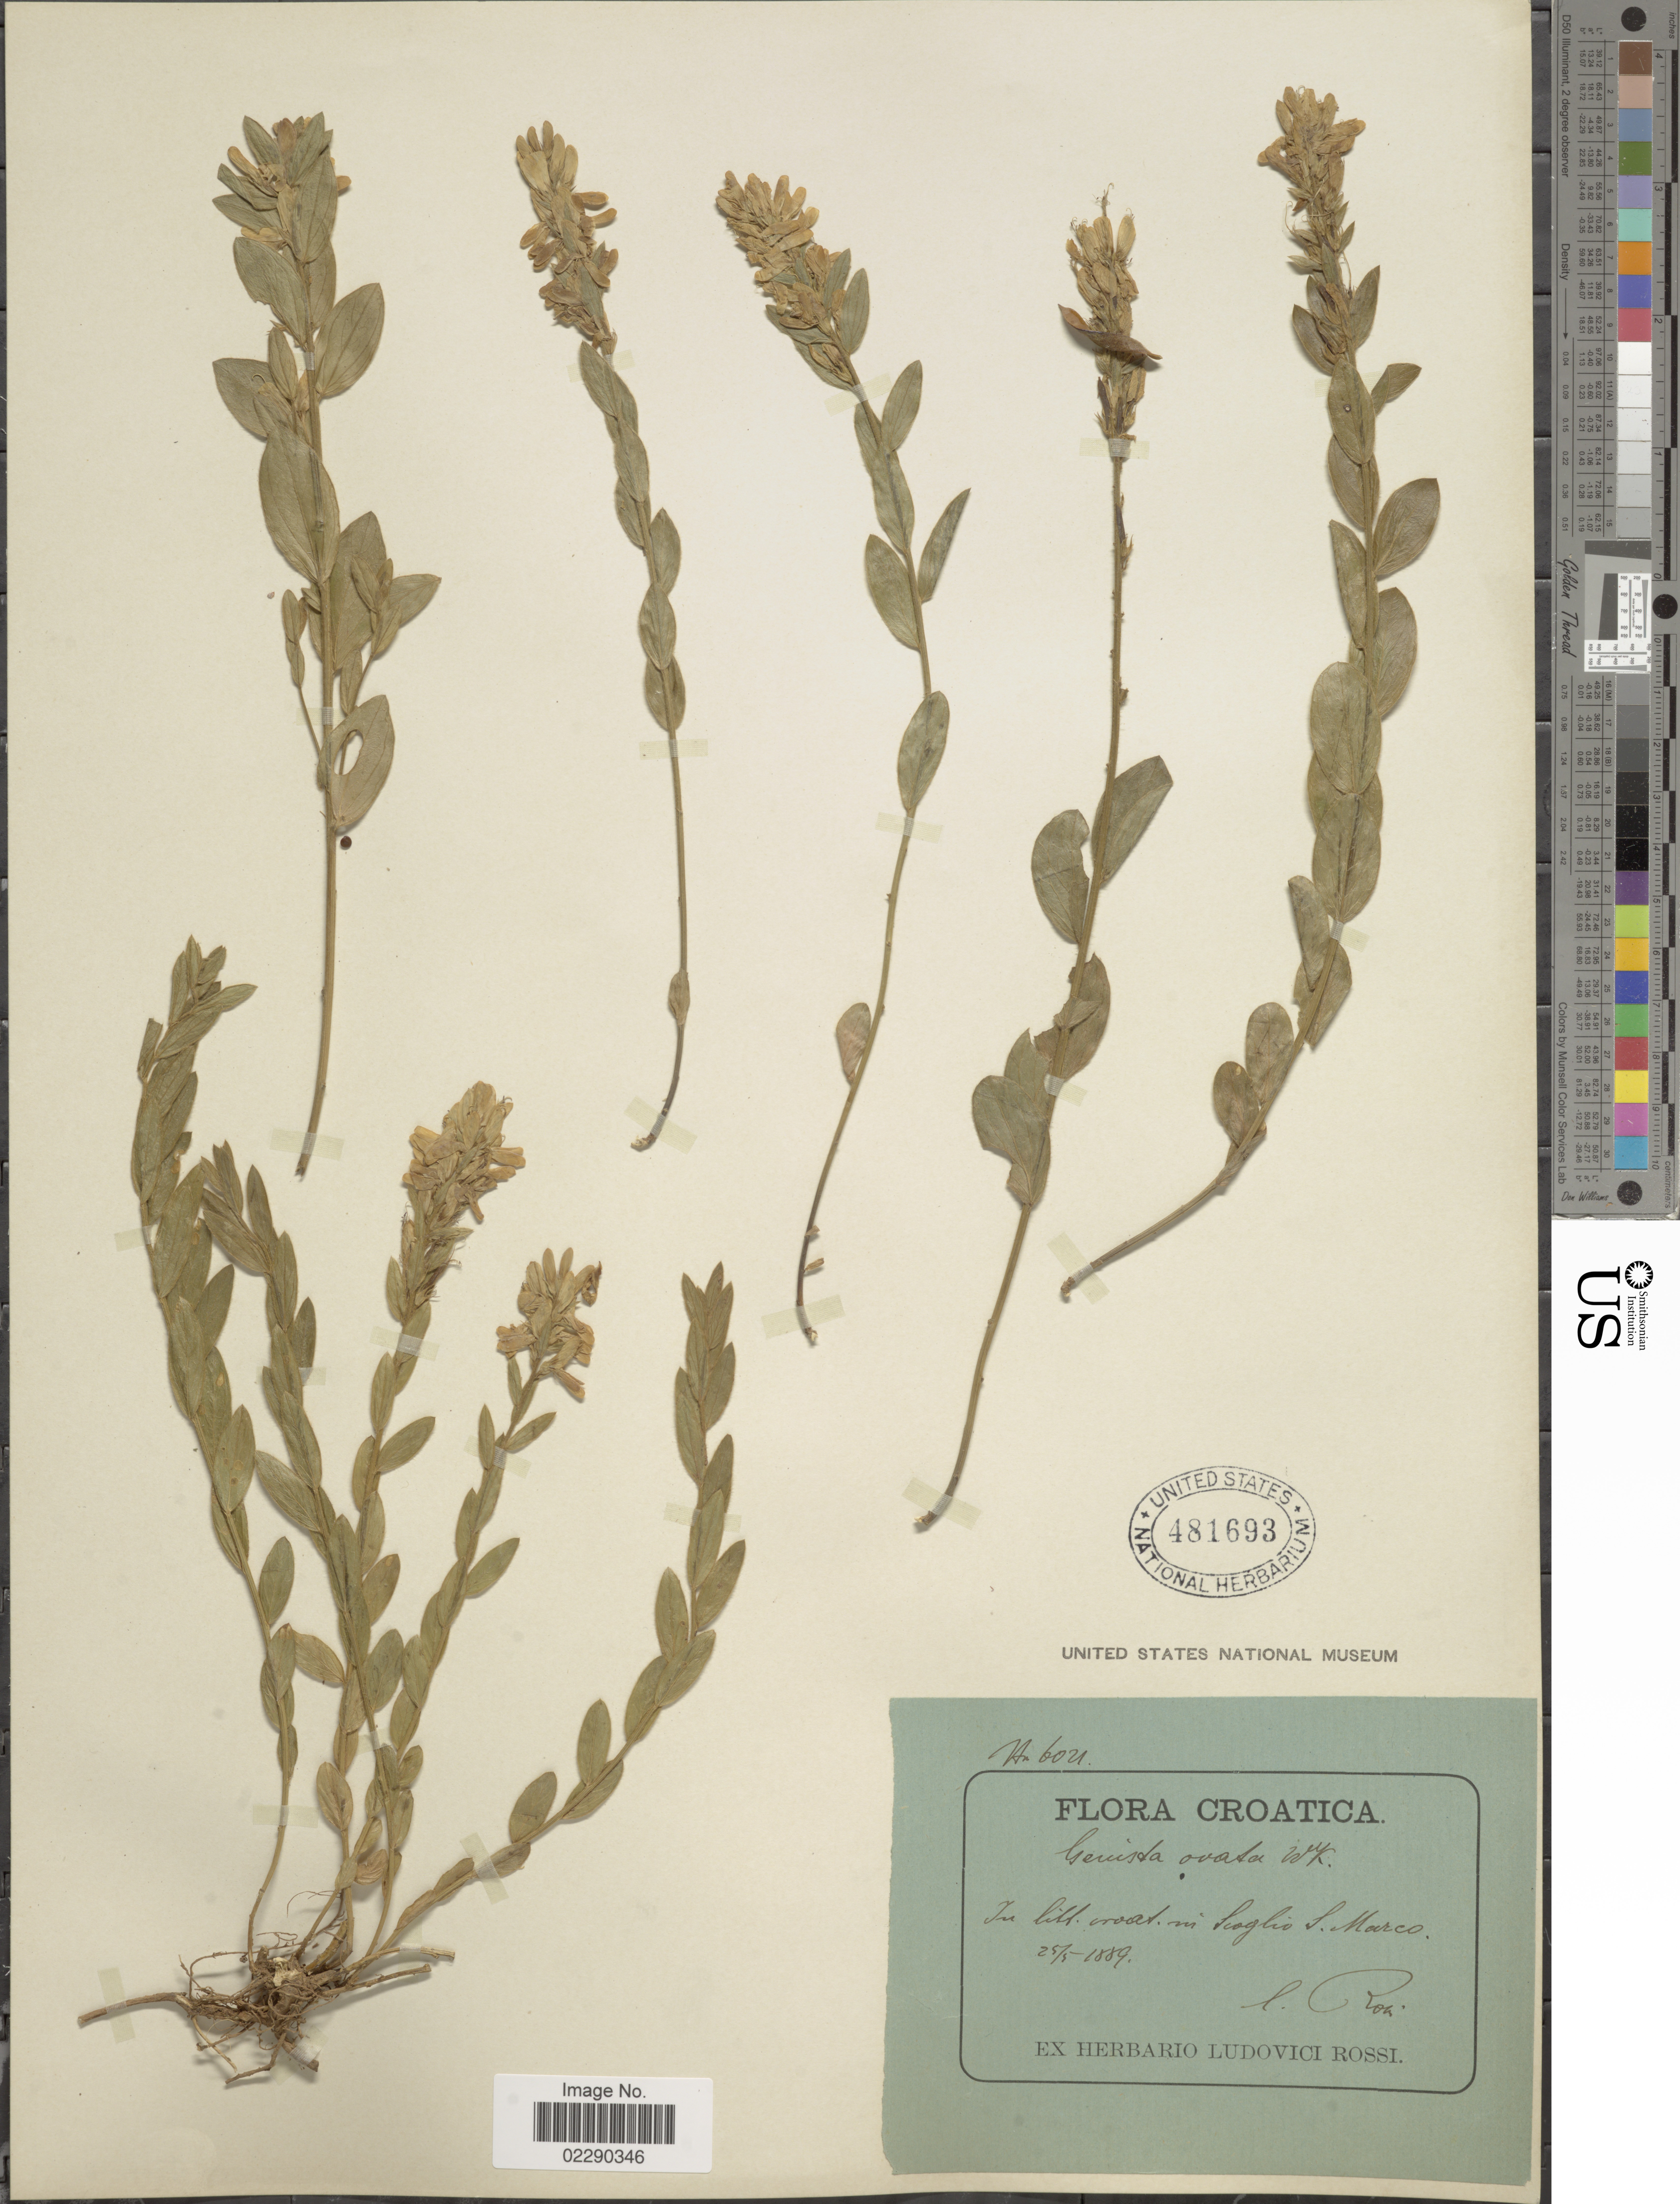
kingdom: Plantae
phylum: Tracheophyta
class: Magnoliopsida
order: Fabales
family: Fabaceae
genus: Genista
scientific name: Genista ovata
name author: Waldst. & Kit.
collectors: L. Rossi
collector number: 6021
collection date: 1889-05-25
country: Croatia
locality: Scoglio S. Marco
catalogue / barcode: US 481693